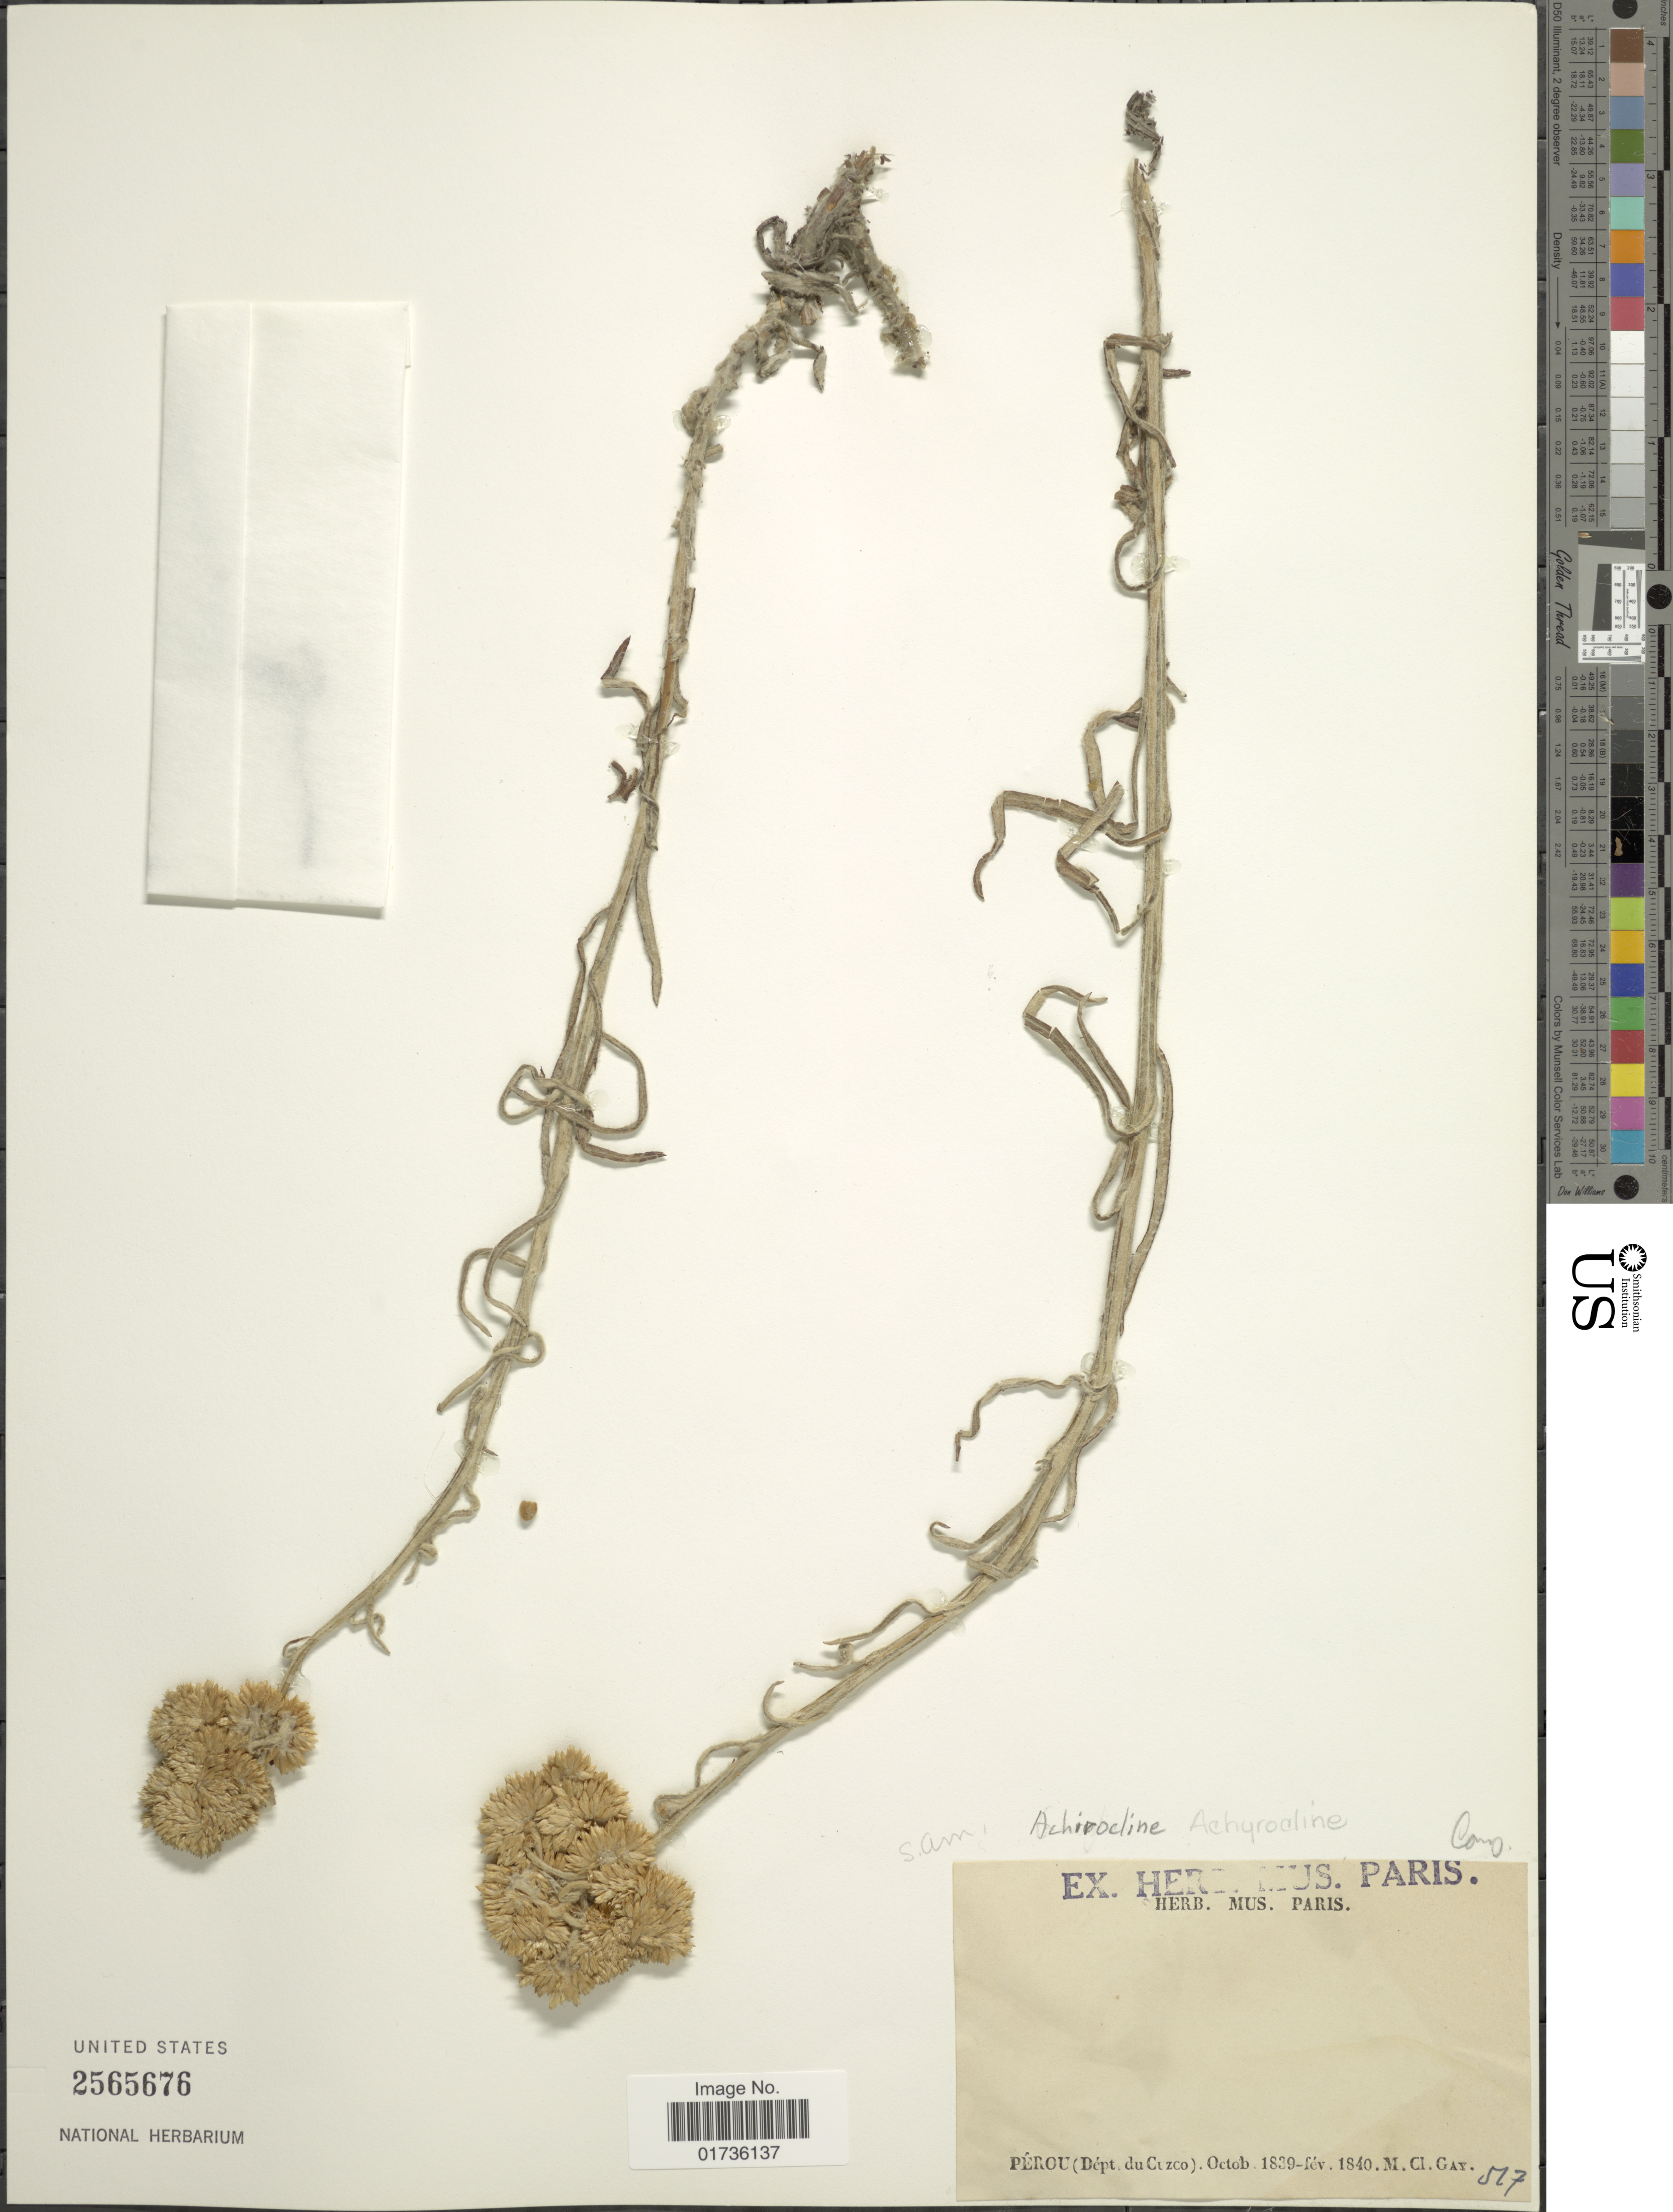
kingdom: Plantae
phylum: Tracheophyta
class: Magnoliopsida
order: Asterales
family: Asteraceae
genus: Achyrocline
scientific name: Achyrocline sp.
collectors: M. Gay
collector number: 517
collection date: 1839-10/1840-02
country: Peru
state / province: Cusco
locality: (Dept du Cuzco)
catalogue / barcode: US 2565676